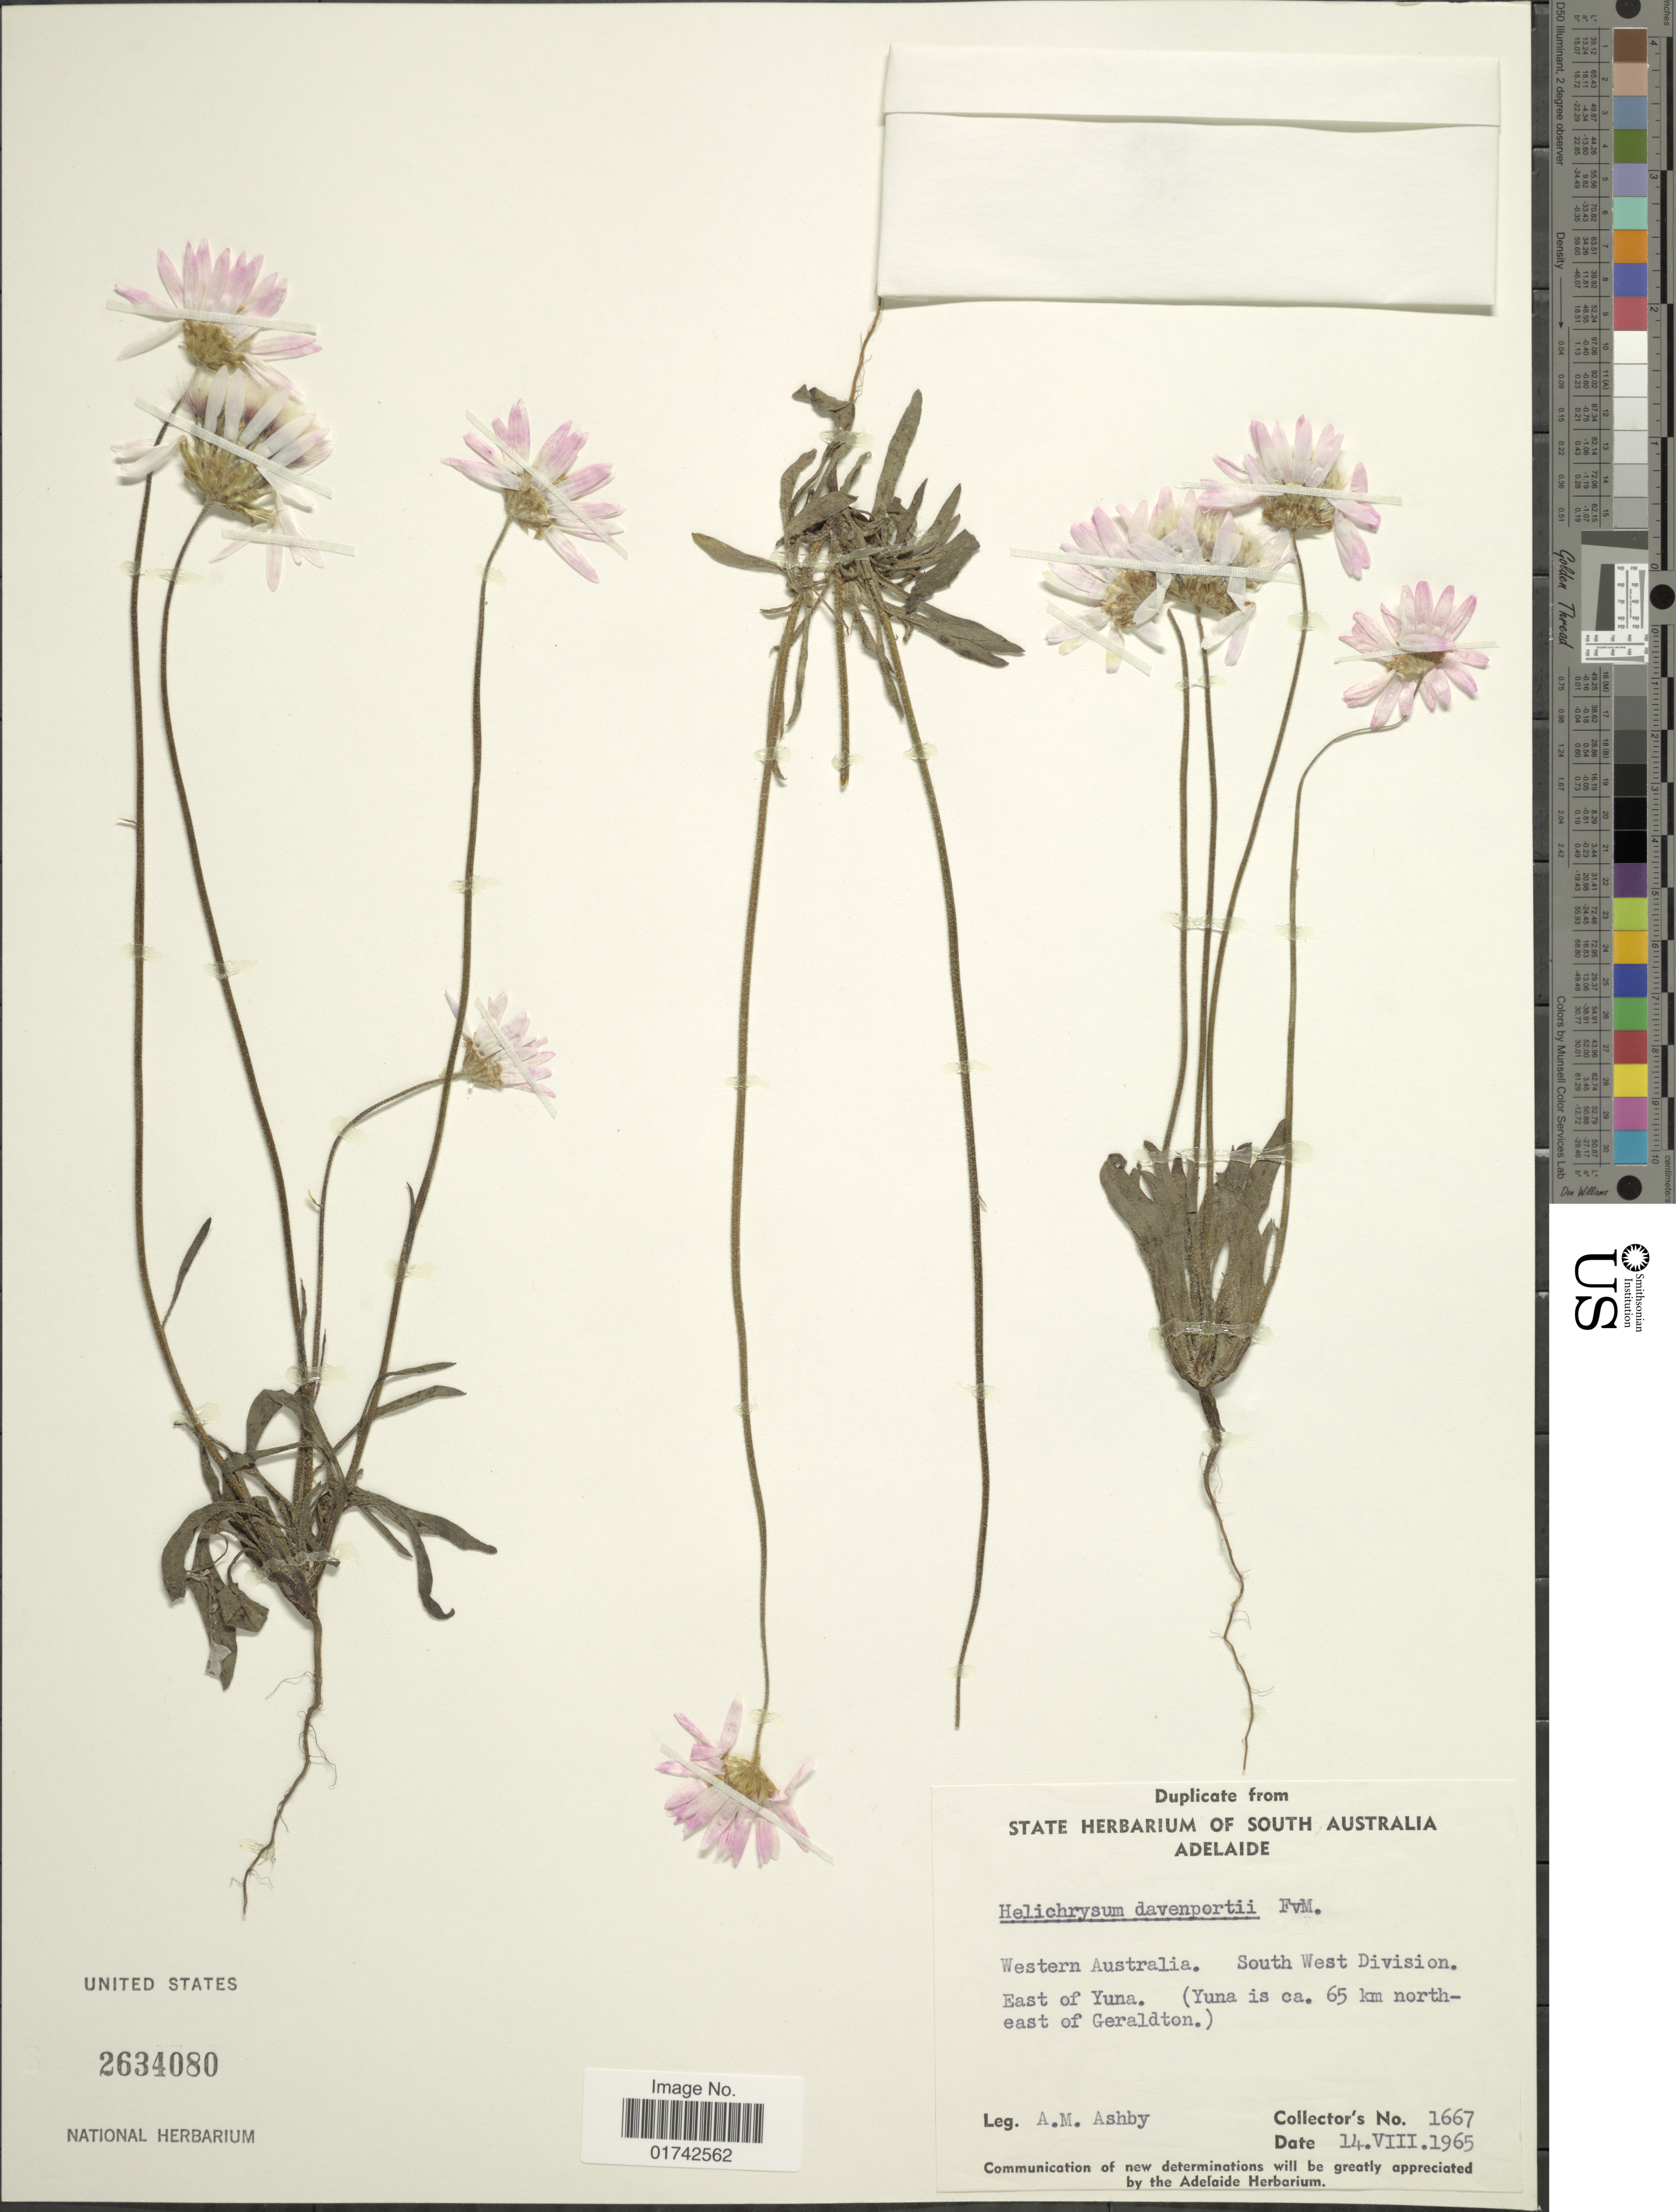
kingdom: Plantae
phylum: Tracheophyta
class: Magnoliopsida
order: Asterales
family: Asteraceae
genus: Helichrysum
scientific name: Helichrysum davenportii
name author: F. Muell.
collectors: A. Ashby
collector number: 167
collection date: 1965-08-14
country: Australia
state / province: Western Australia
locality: South West Division. East of Yuna (Yuna is ca. 65 km north-east of Geraldton)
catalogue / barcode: US 2634080